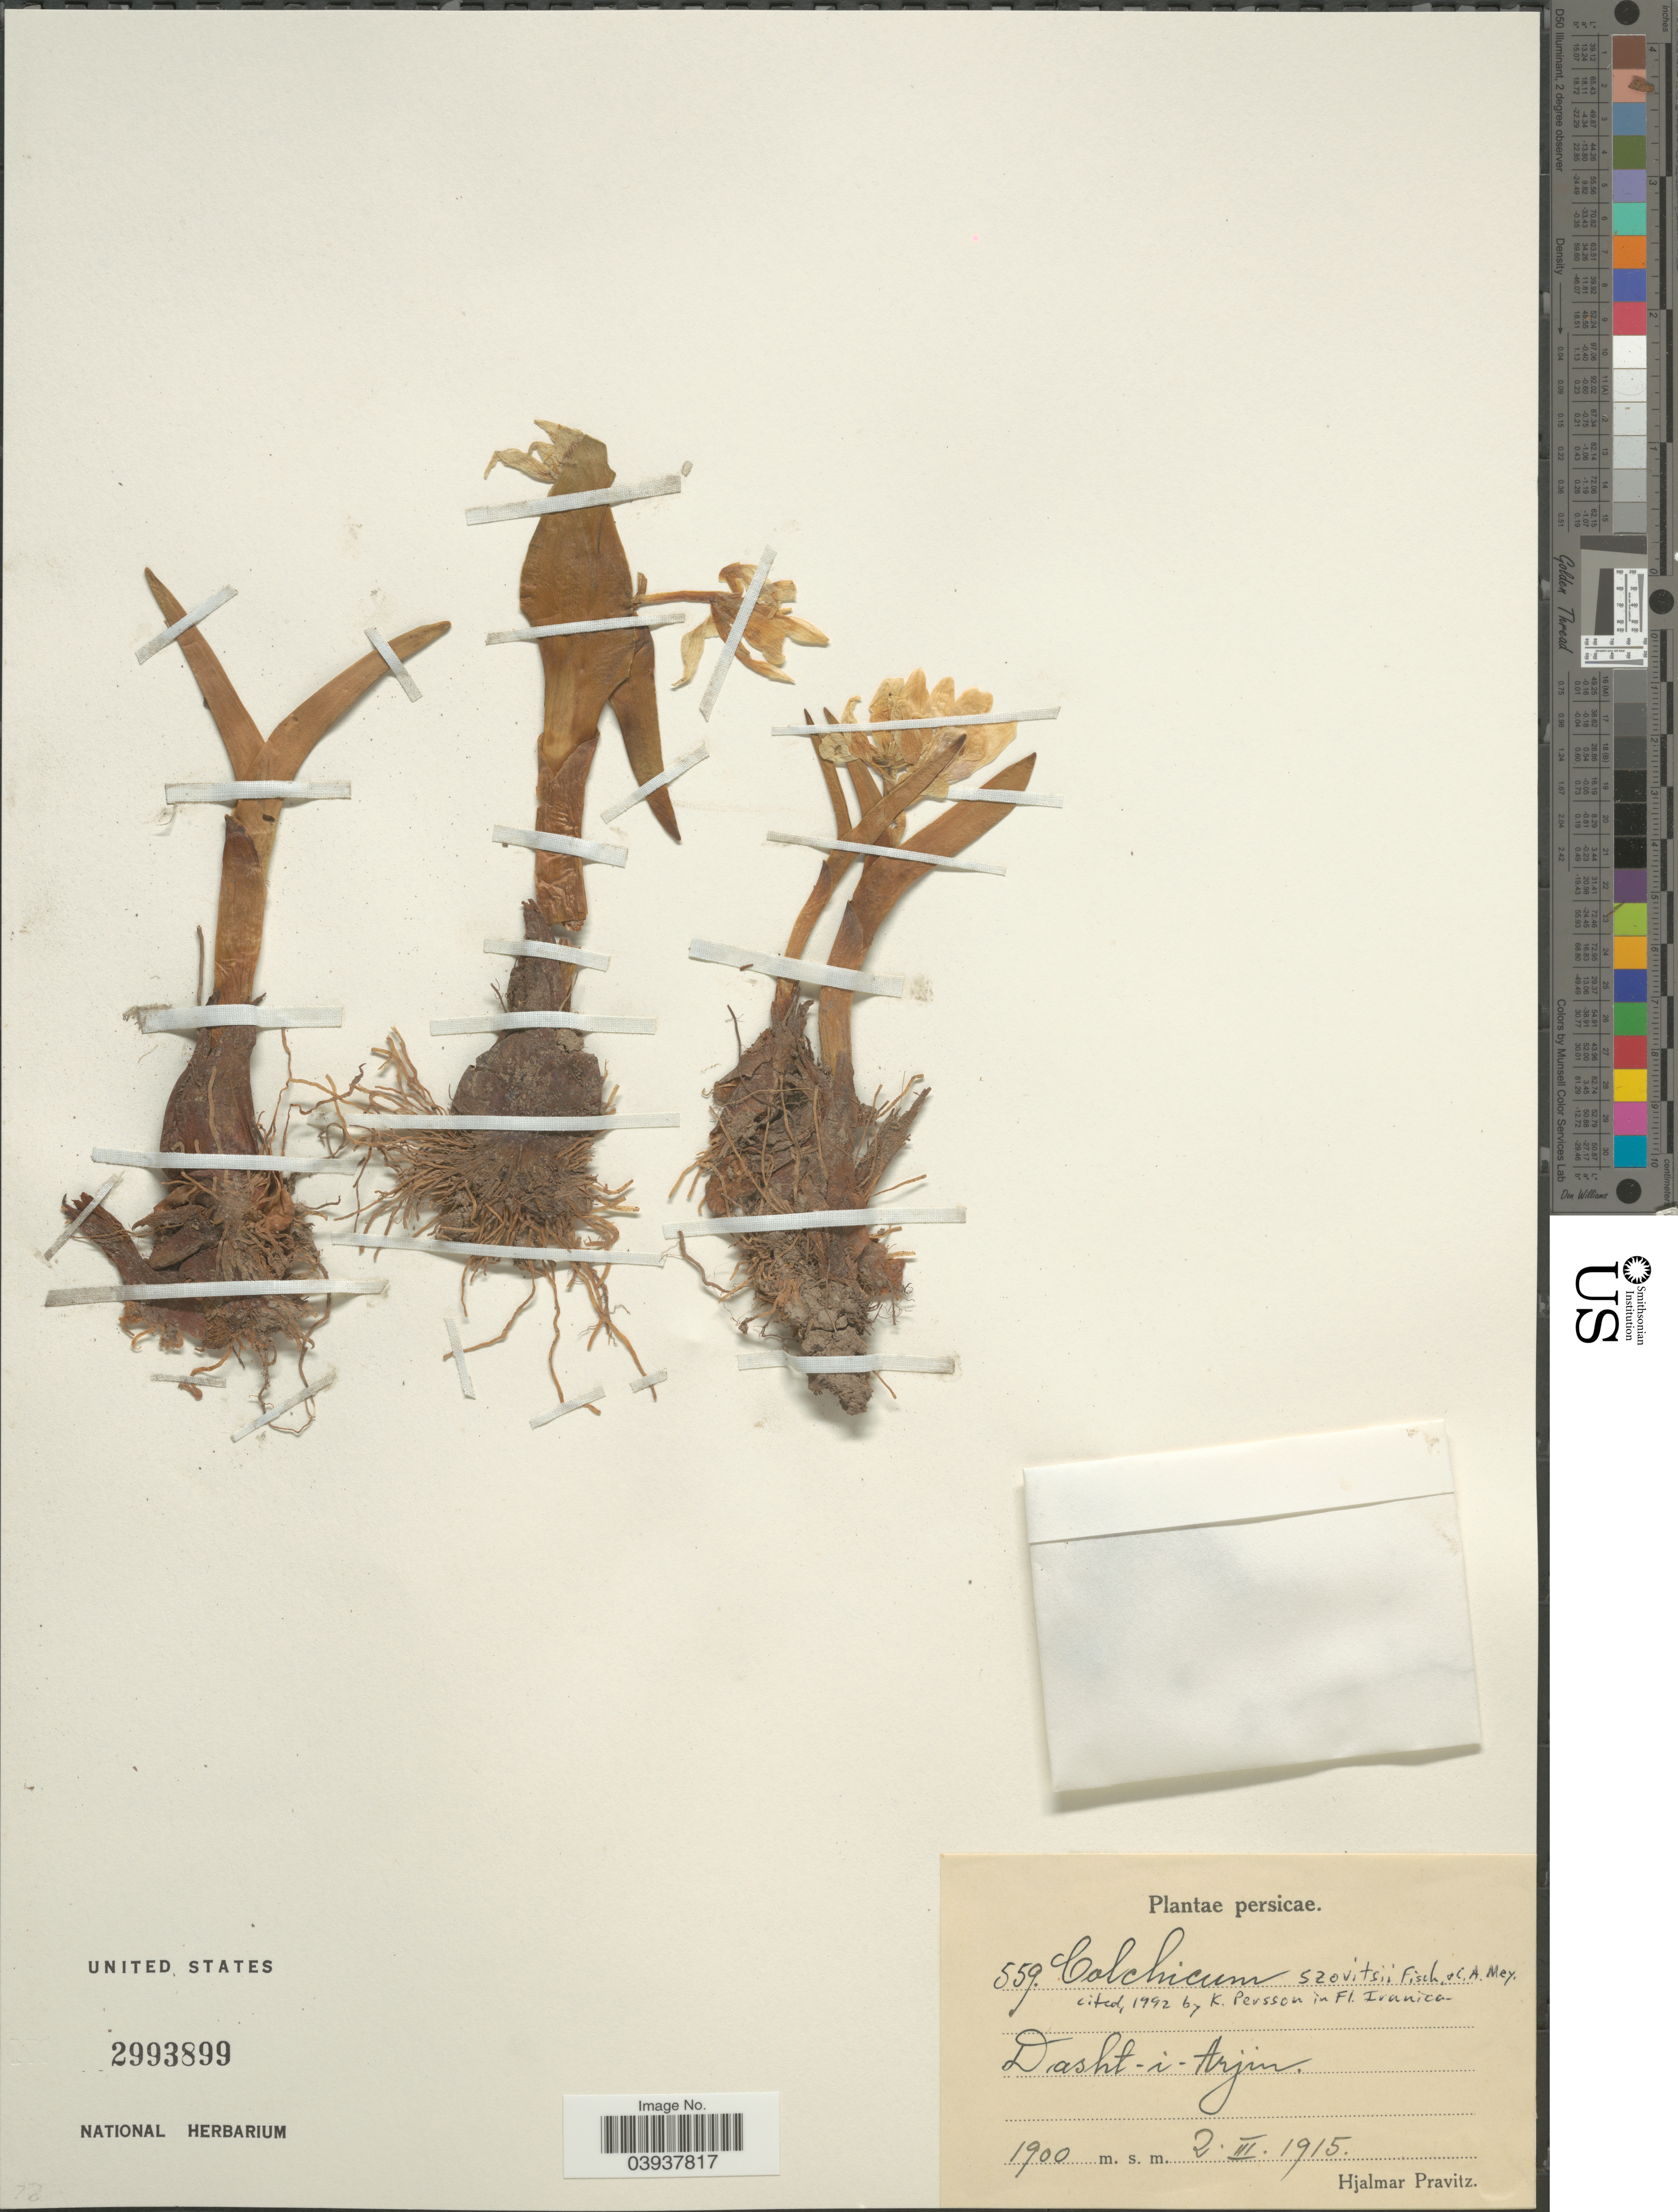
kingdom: Plantae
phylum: Tracheophyta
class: Liliopsida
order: Liliales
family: Colchicaceae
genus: Colchicum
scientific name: Colchicum szovitsii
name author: Fisch. & C.A. Mey.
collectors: H. Pravitz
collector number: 559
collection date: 1915-03-02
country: Iran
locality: Persicae. Dasht-i-Arjin.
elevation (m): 1900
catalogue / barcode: US 2993899